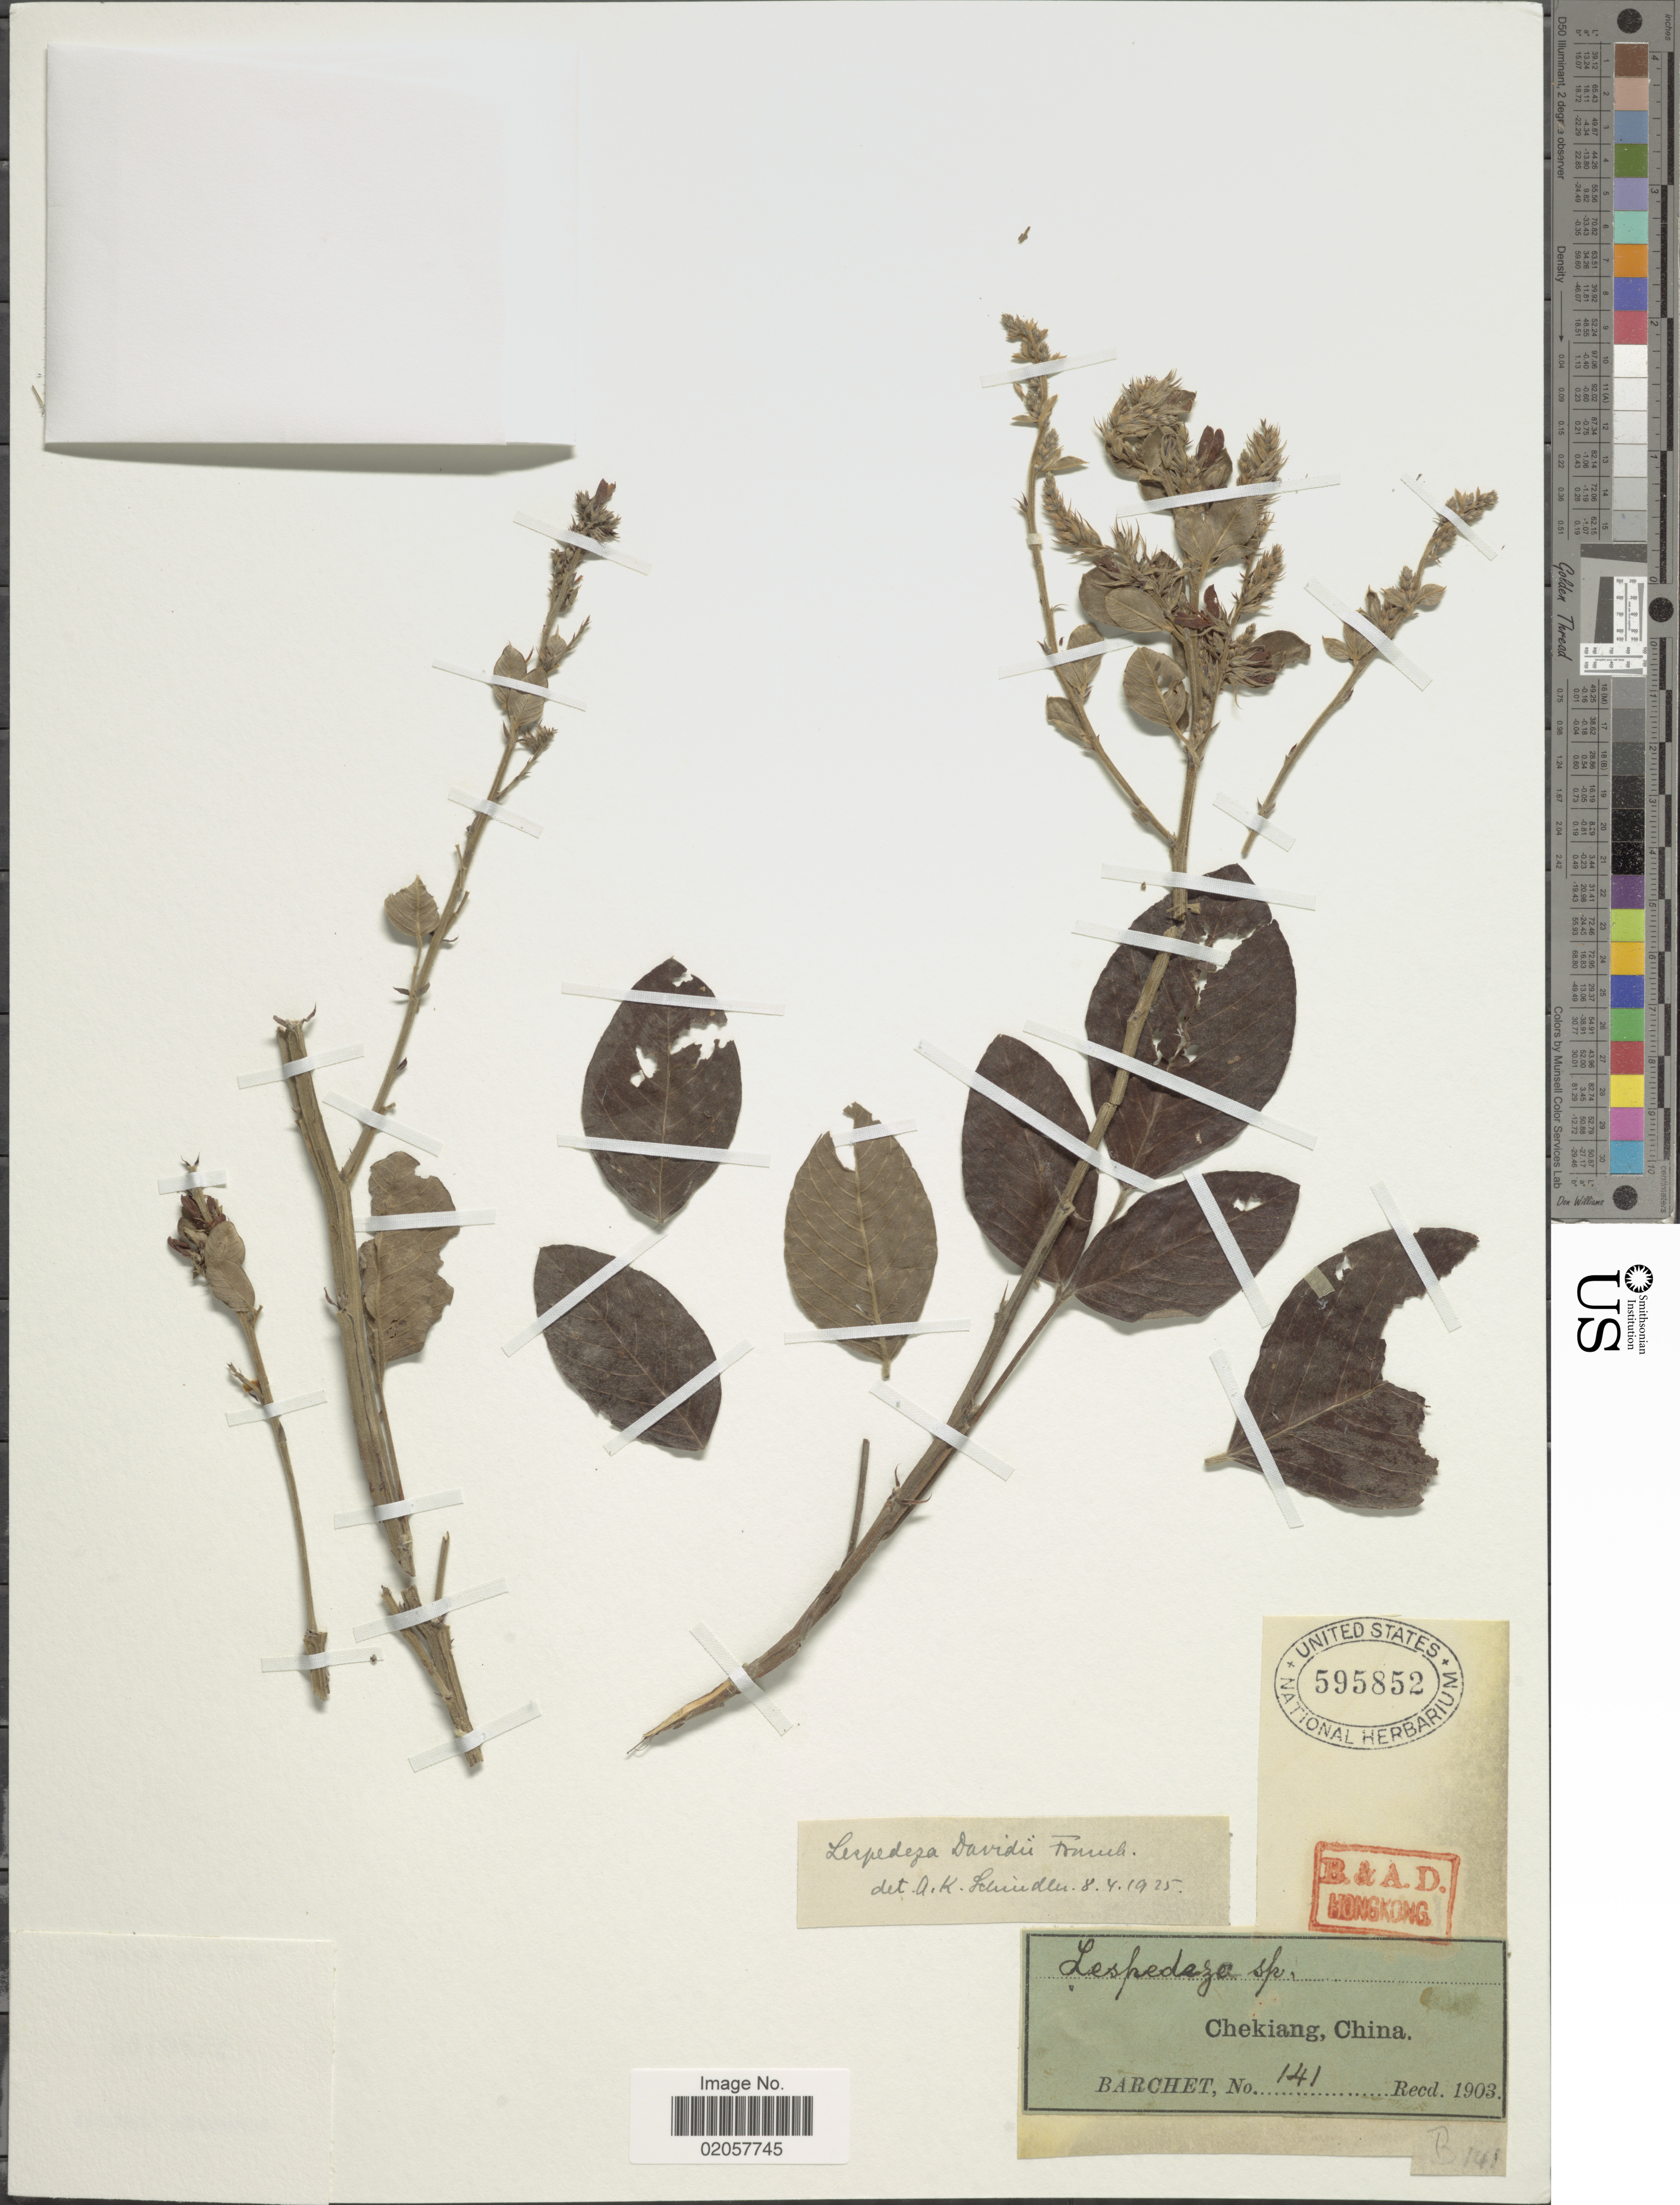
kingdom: Plantae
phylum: Tracheophyta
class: Magnoliopsida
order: Fabales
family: Fabaceae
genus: Lespedeza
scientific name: Lespedeza davidii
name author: Franch.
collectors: Barchet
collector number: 141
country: China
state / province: Zhejiang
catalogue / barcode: US 595852